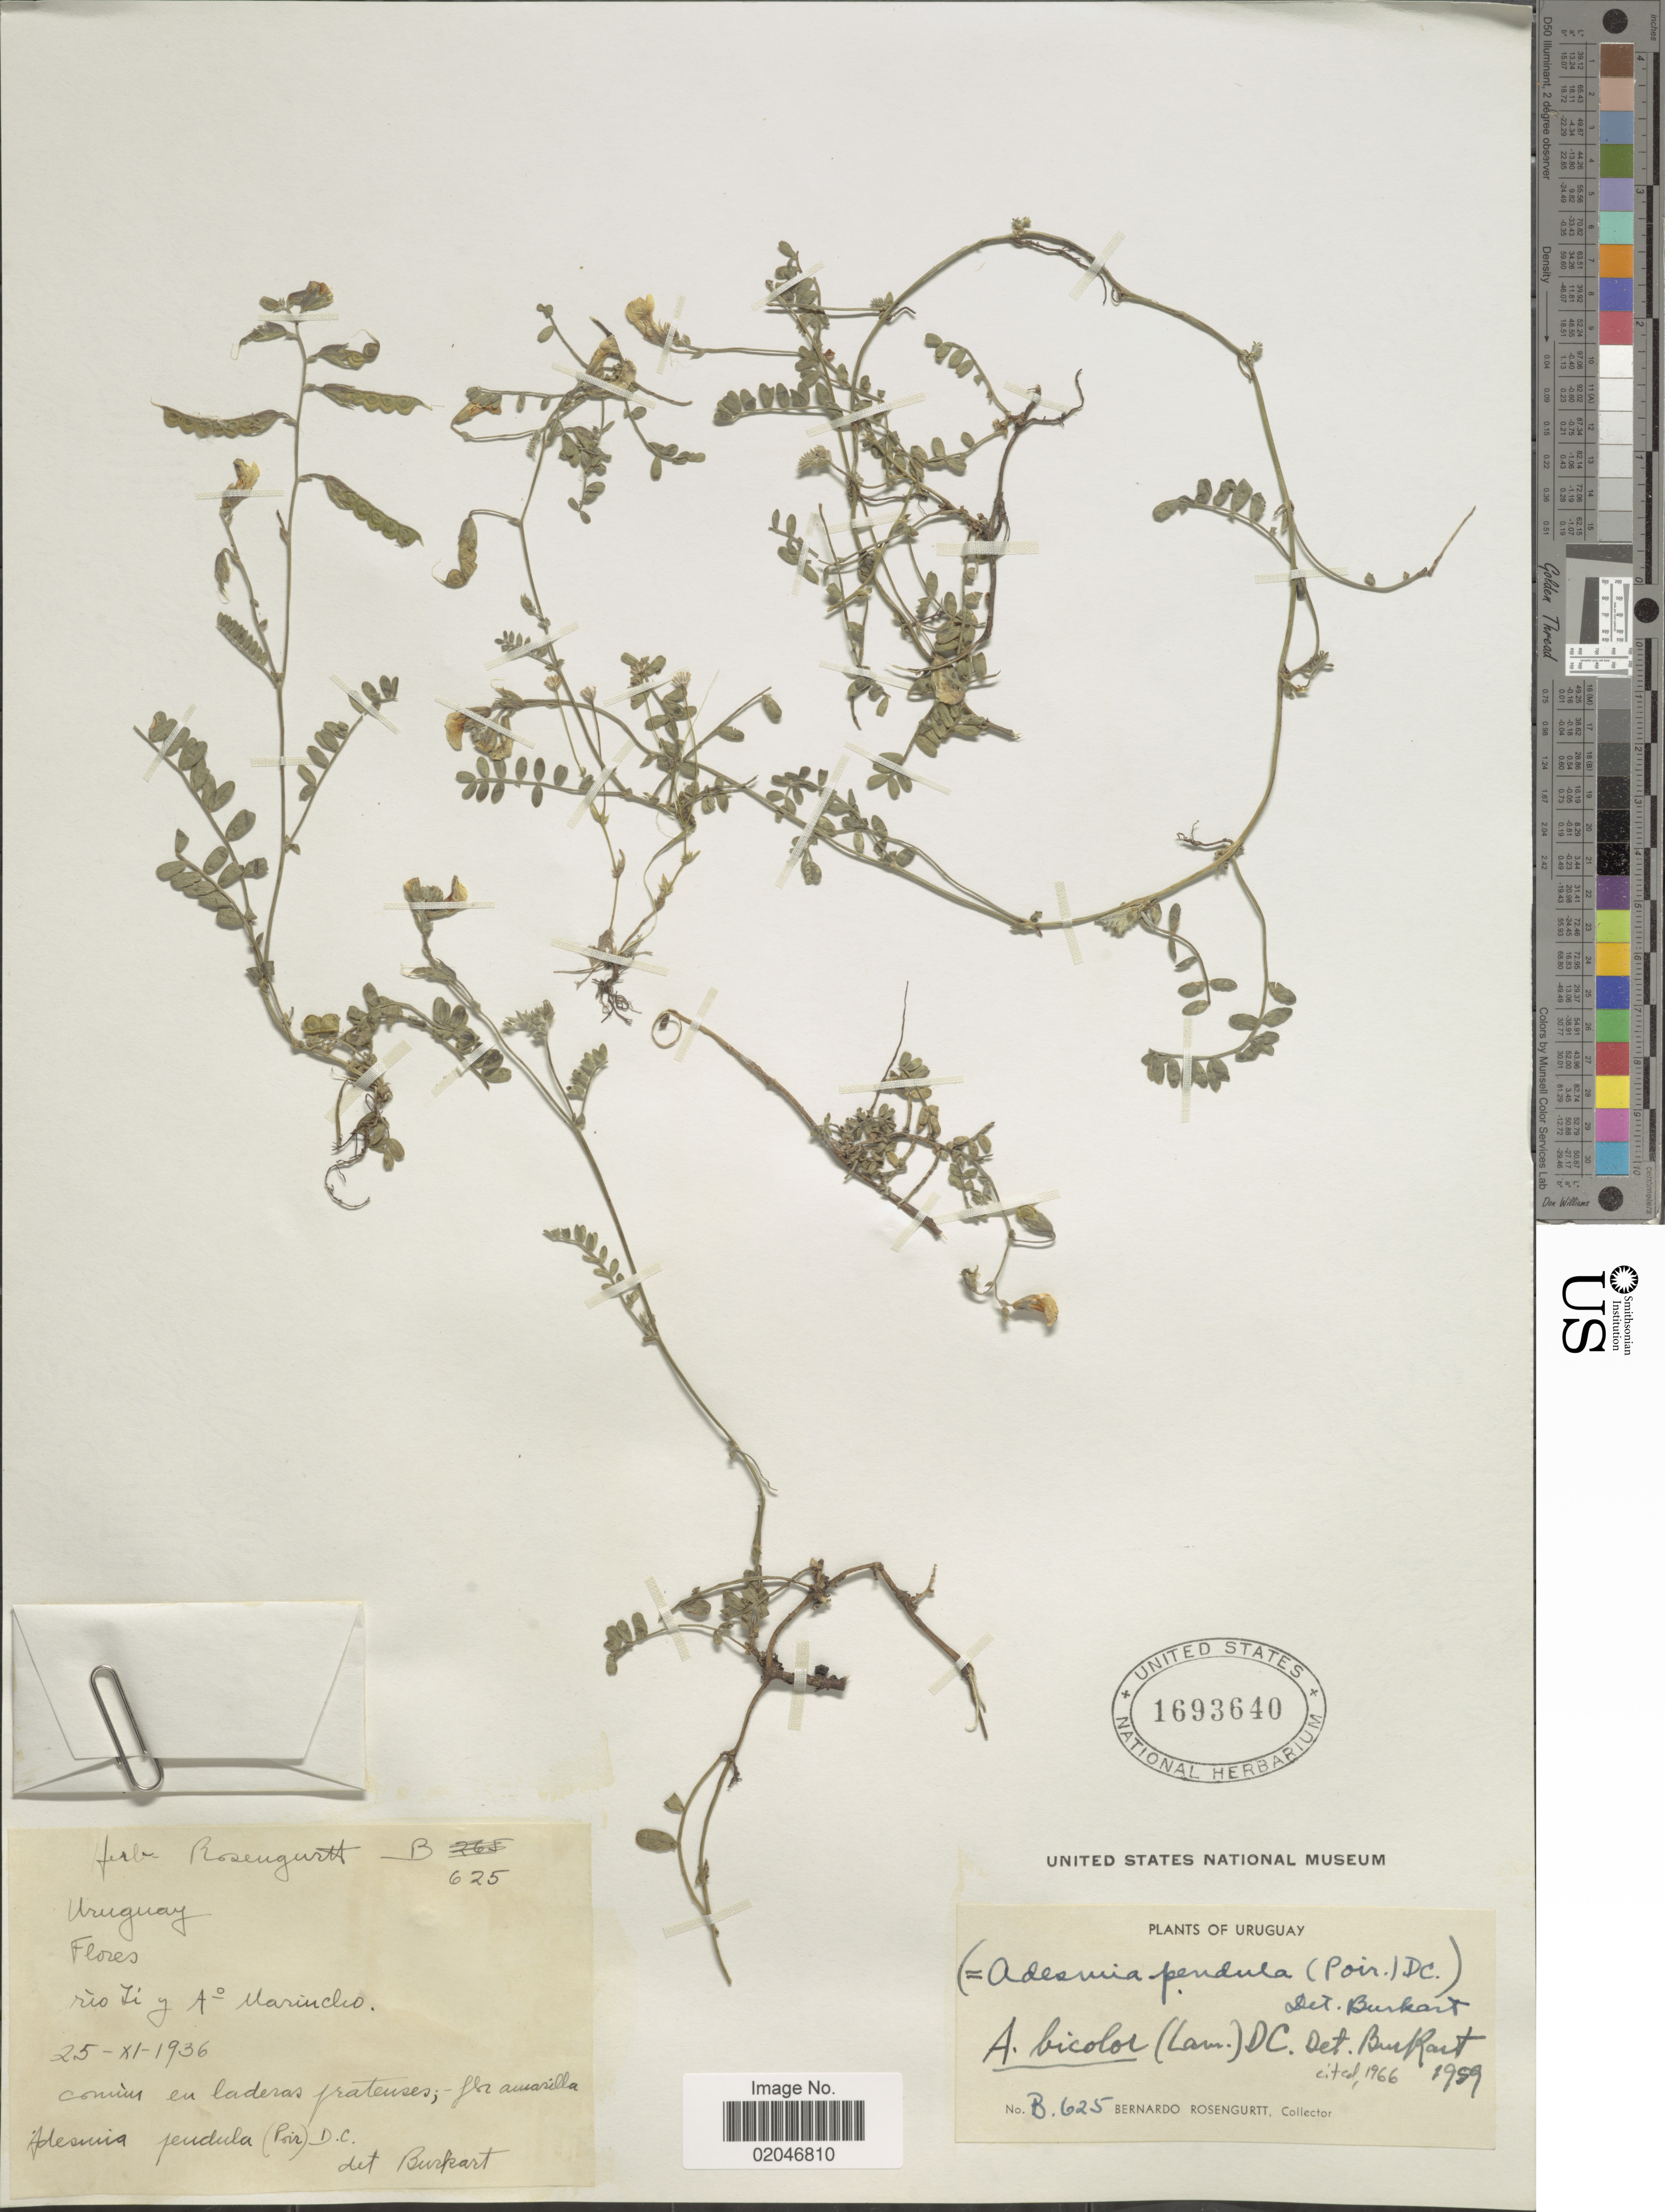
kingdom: Plantae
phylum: Tracheophyta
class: Magnoliopsida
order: Fabales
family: Fabaceae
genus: Adesmia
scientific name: Adesmia bicolor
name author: (Poir.) DC.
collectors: B. Rosengurtt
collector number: B-625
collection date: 1936-11-25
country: Uruguay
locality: Rio Yi y Ao Marincho.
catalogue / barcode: US 1693640